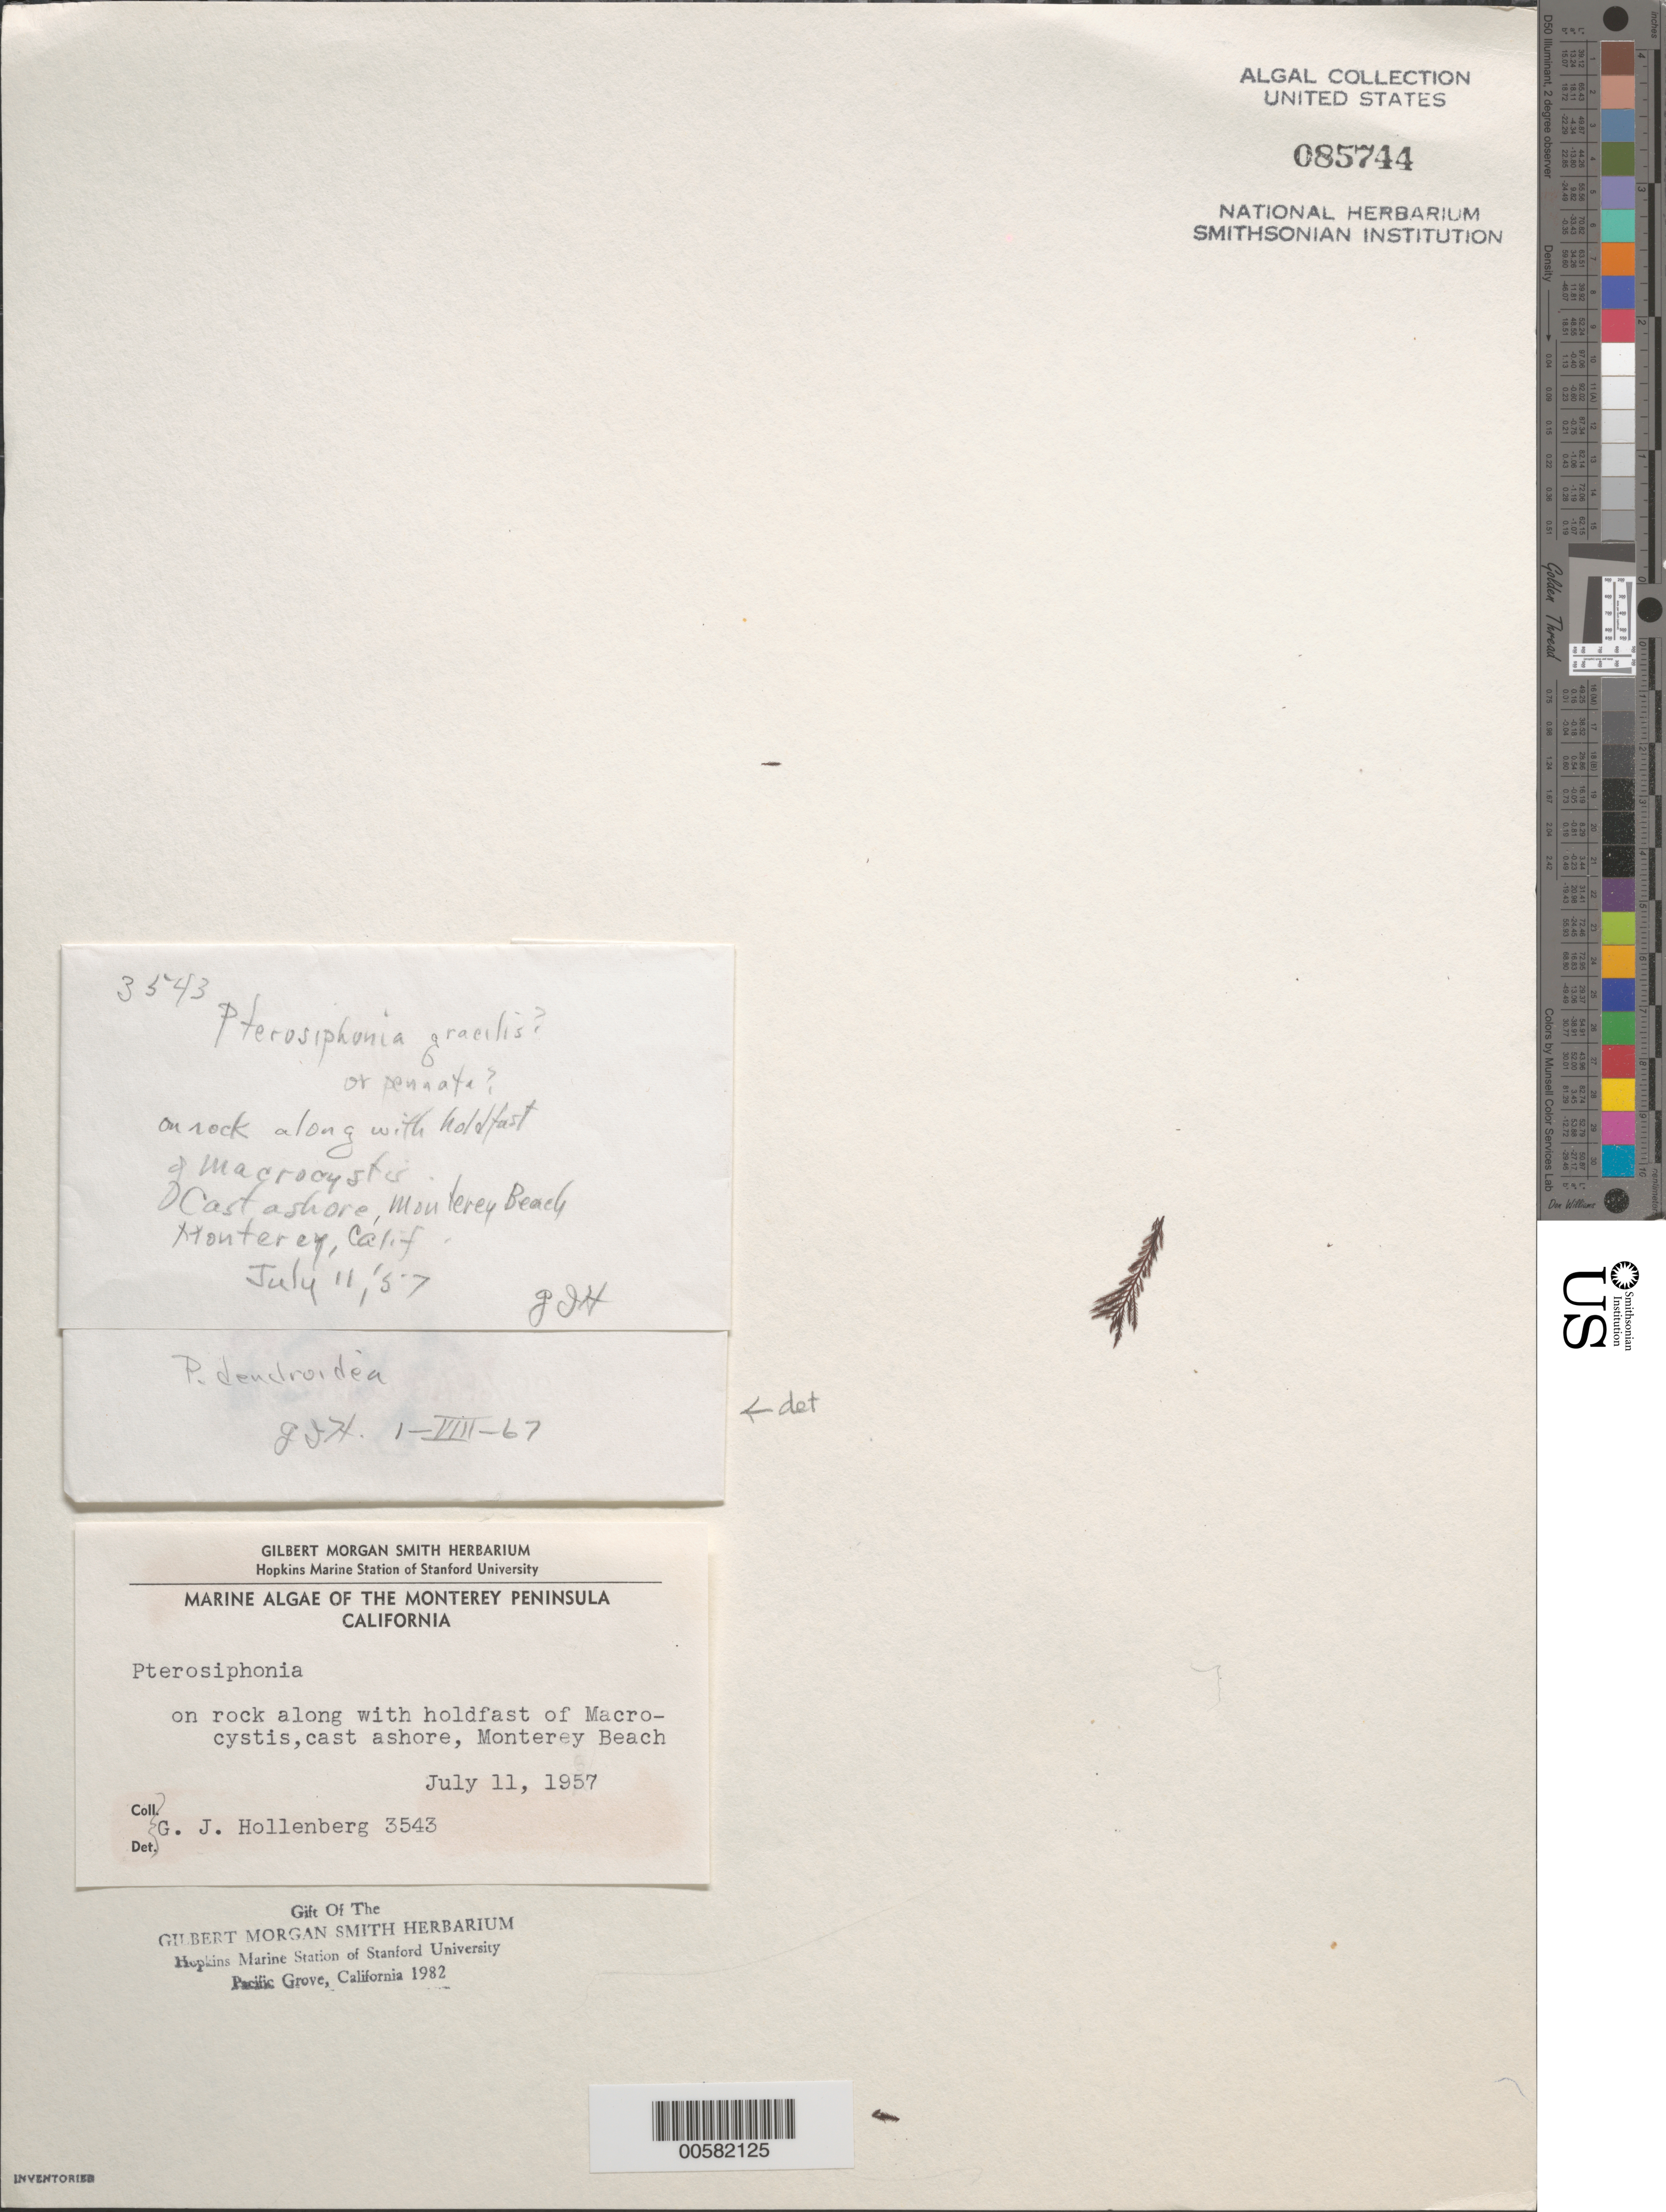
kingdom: Plantae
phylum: Rhodophyta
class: Florideophyceae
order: Ceramiales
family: Rhodomelaceae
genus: Symphyocladiella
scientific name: Symphyocladiella dendroidea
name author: (Montagne) Bustamante et al.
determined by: Algae name updating Project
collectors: G. Hollenberg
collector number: GJH 3543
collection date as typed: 11 Jul 1957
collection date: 1957-07-11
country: United States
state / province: California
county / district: Monterey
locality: Monterey Beach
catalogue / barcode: US 85744